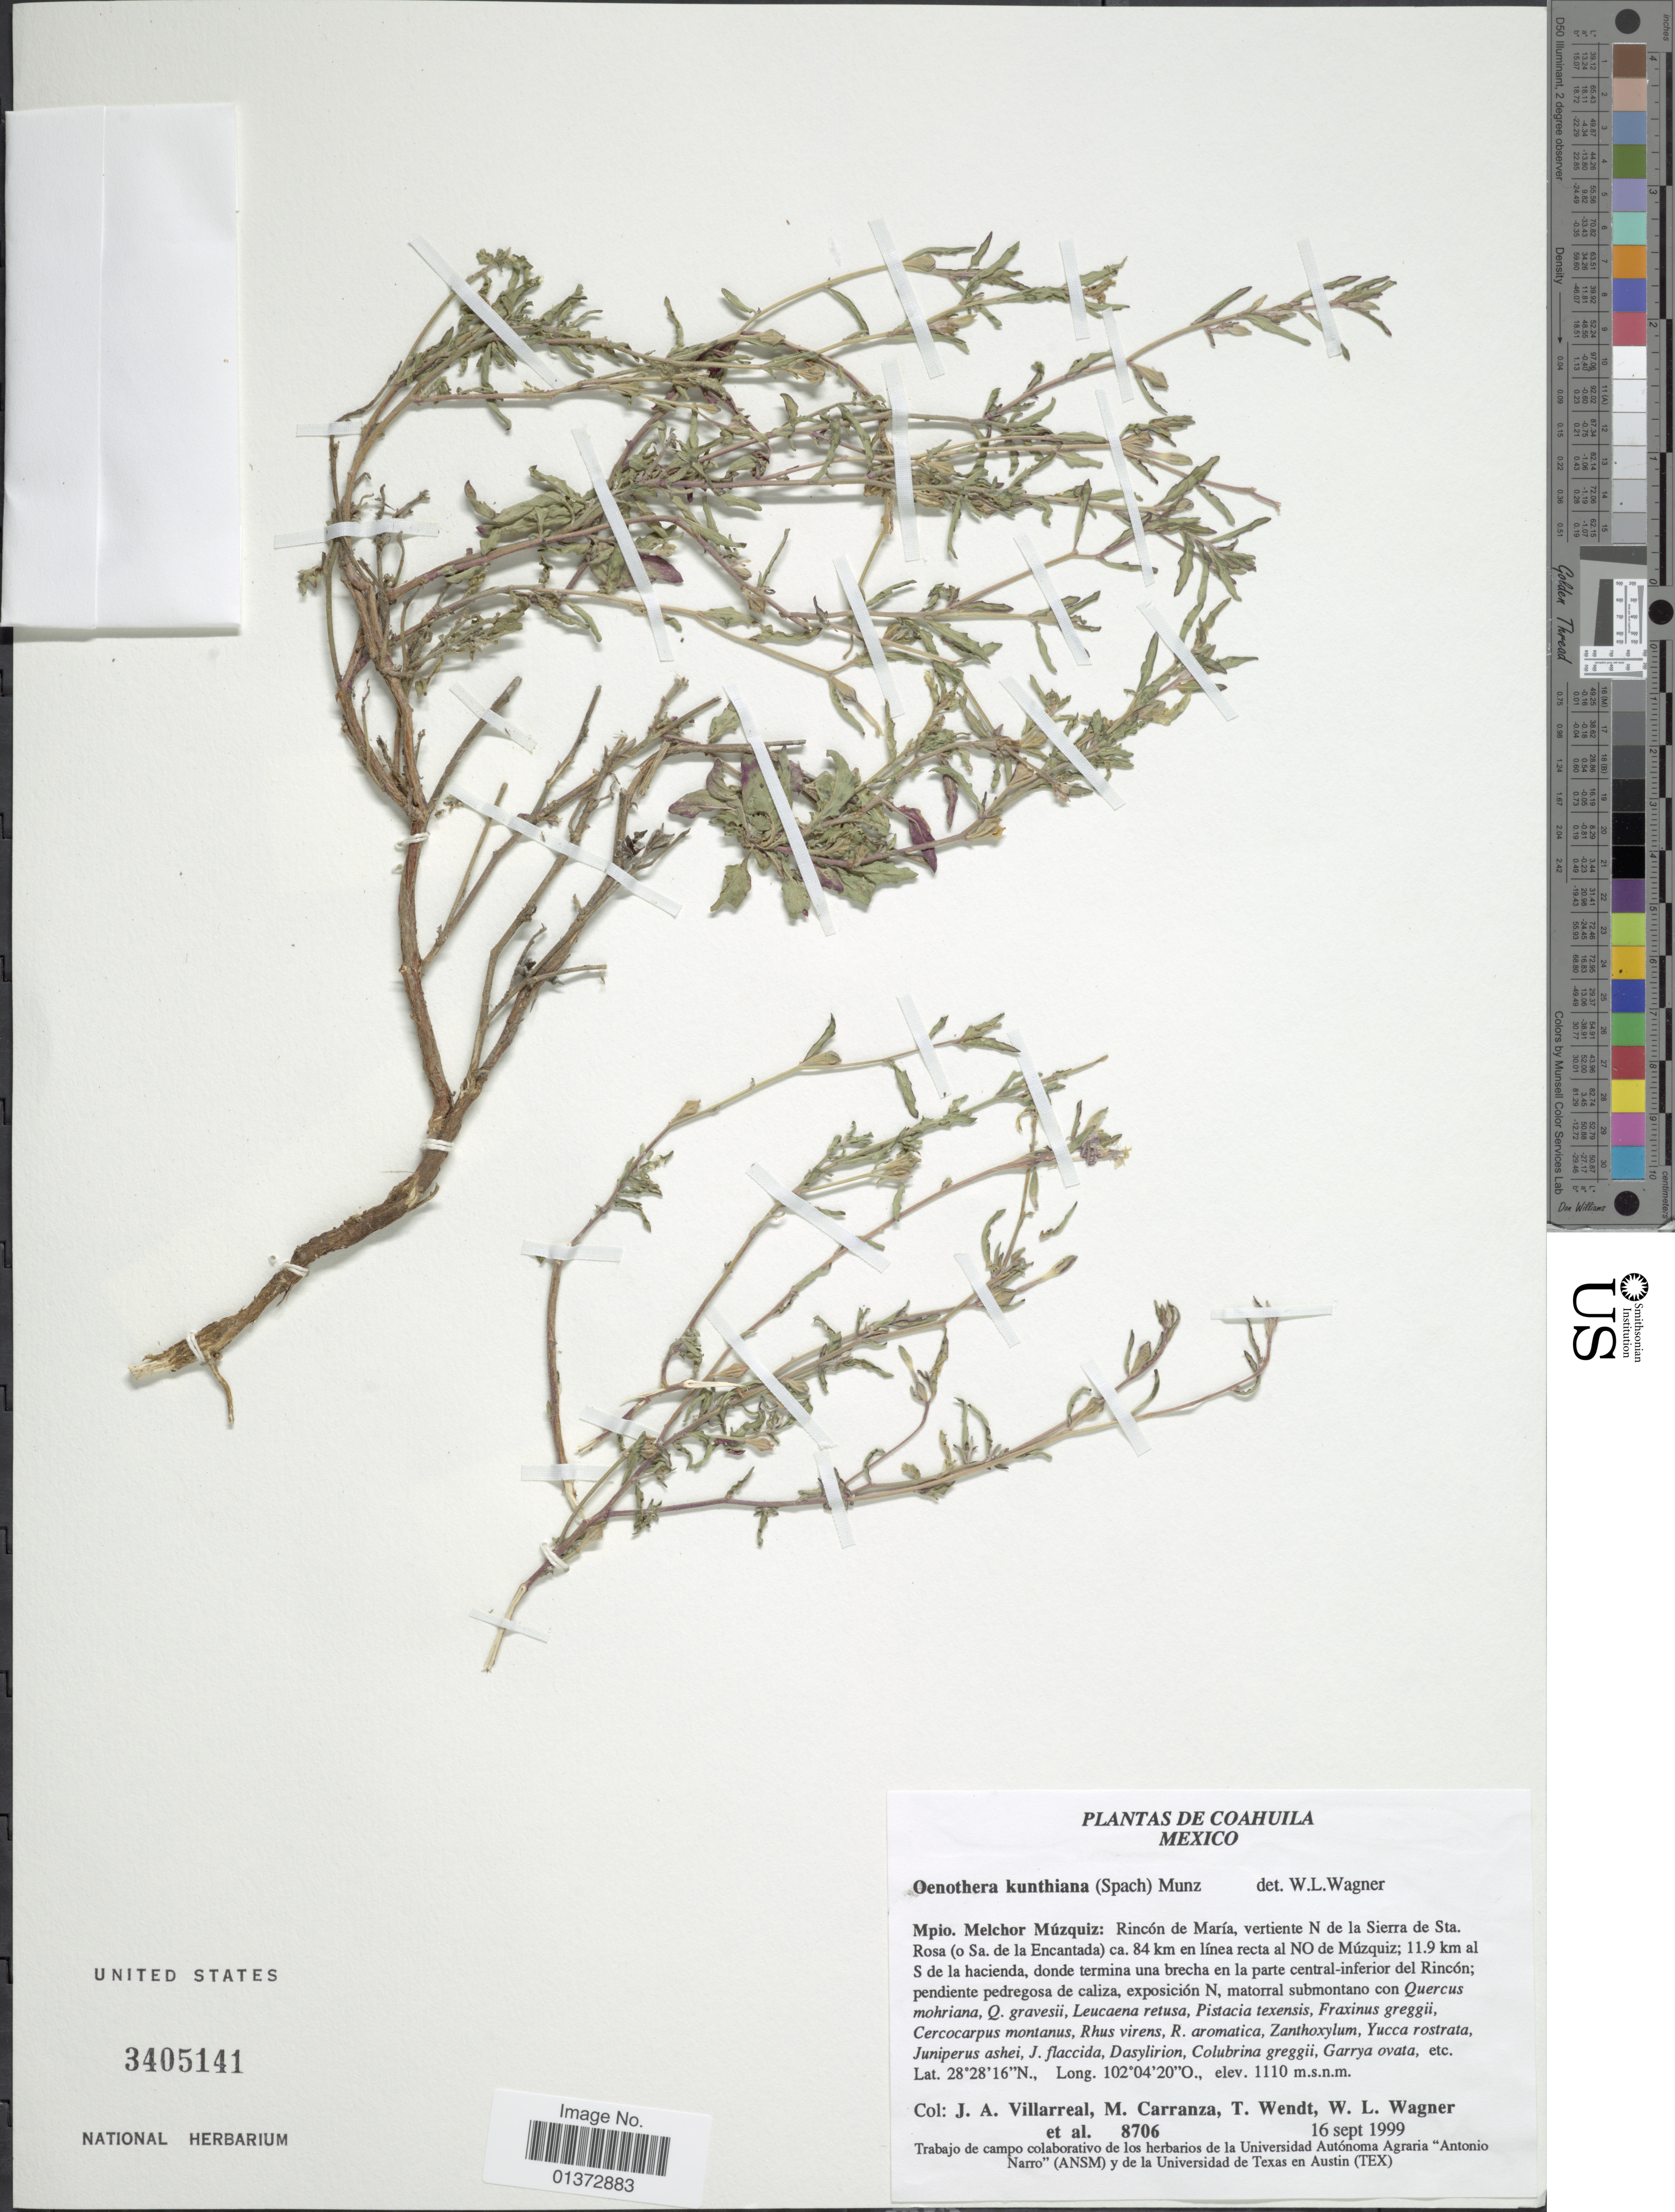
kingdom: Plantae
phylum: Tracheophyta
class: Magnoliopsida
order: Myrtales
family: Onagraceae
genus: Oenothera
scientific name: Oenothera kunthiana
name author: (Spach) Munz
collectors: J. Villareal, M. Carranza, T. L. Wendt & W. L. Wagner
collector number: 8706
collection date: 1999-09-16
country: Mexico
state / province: Coahuila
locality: Mpio. Melchor Múzquiz: Rincón de María, vertiente de la Sierra de Sta. Rosa (o Sa. de la Encantada) ca. 84 km en línea recta al NO de Múzquiz; 11.9 km al S de la hacienda, donde termina una brecha en la parte central-inferior del Rincón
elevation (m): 1110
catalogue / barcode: US 3405141